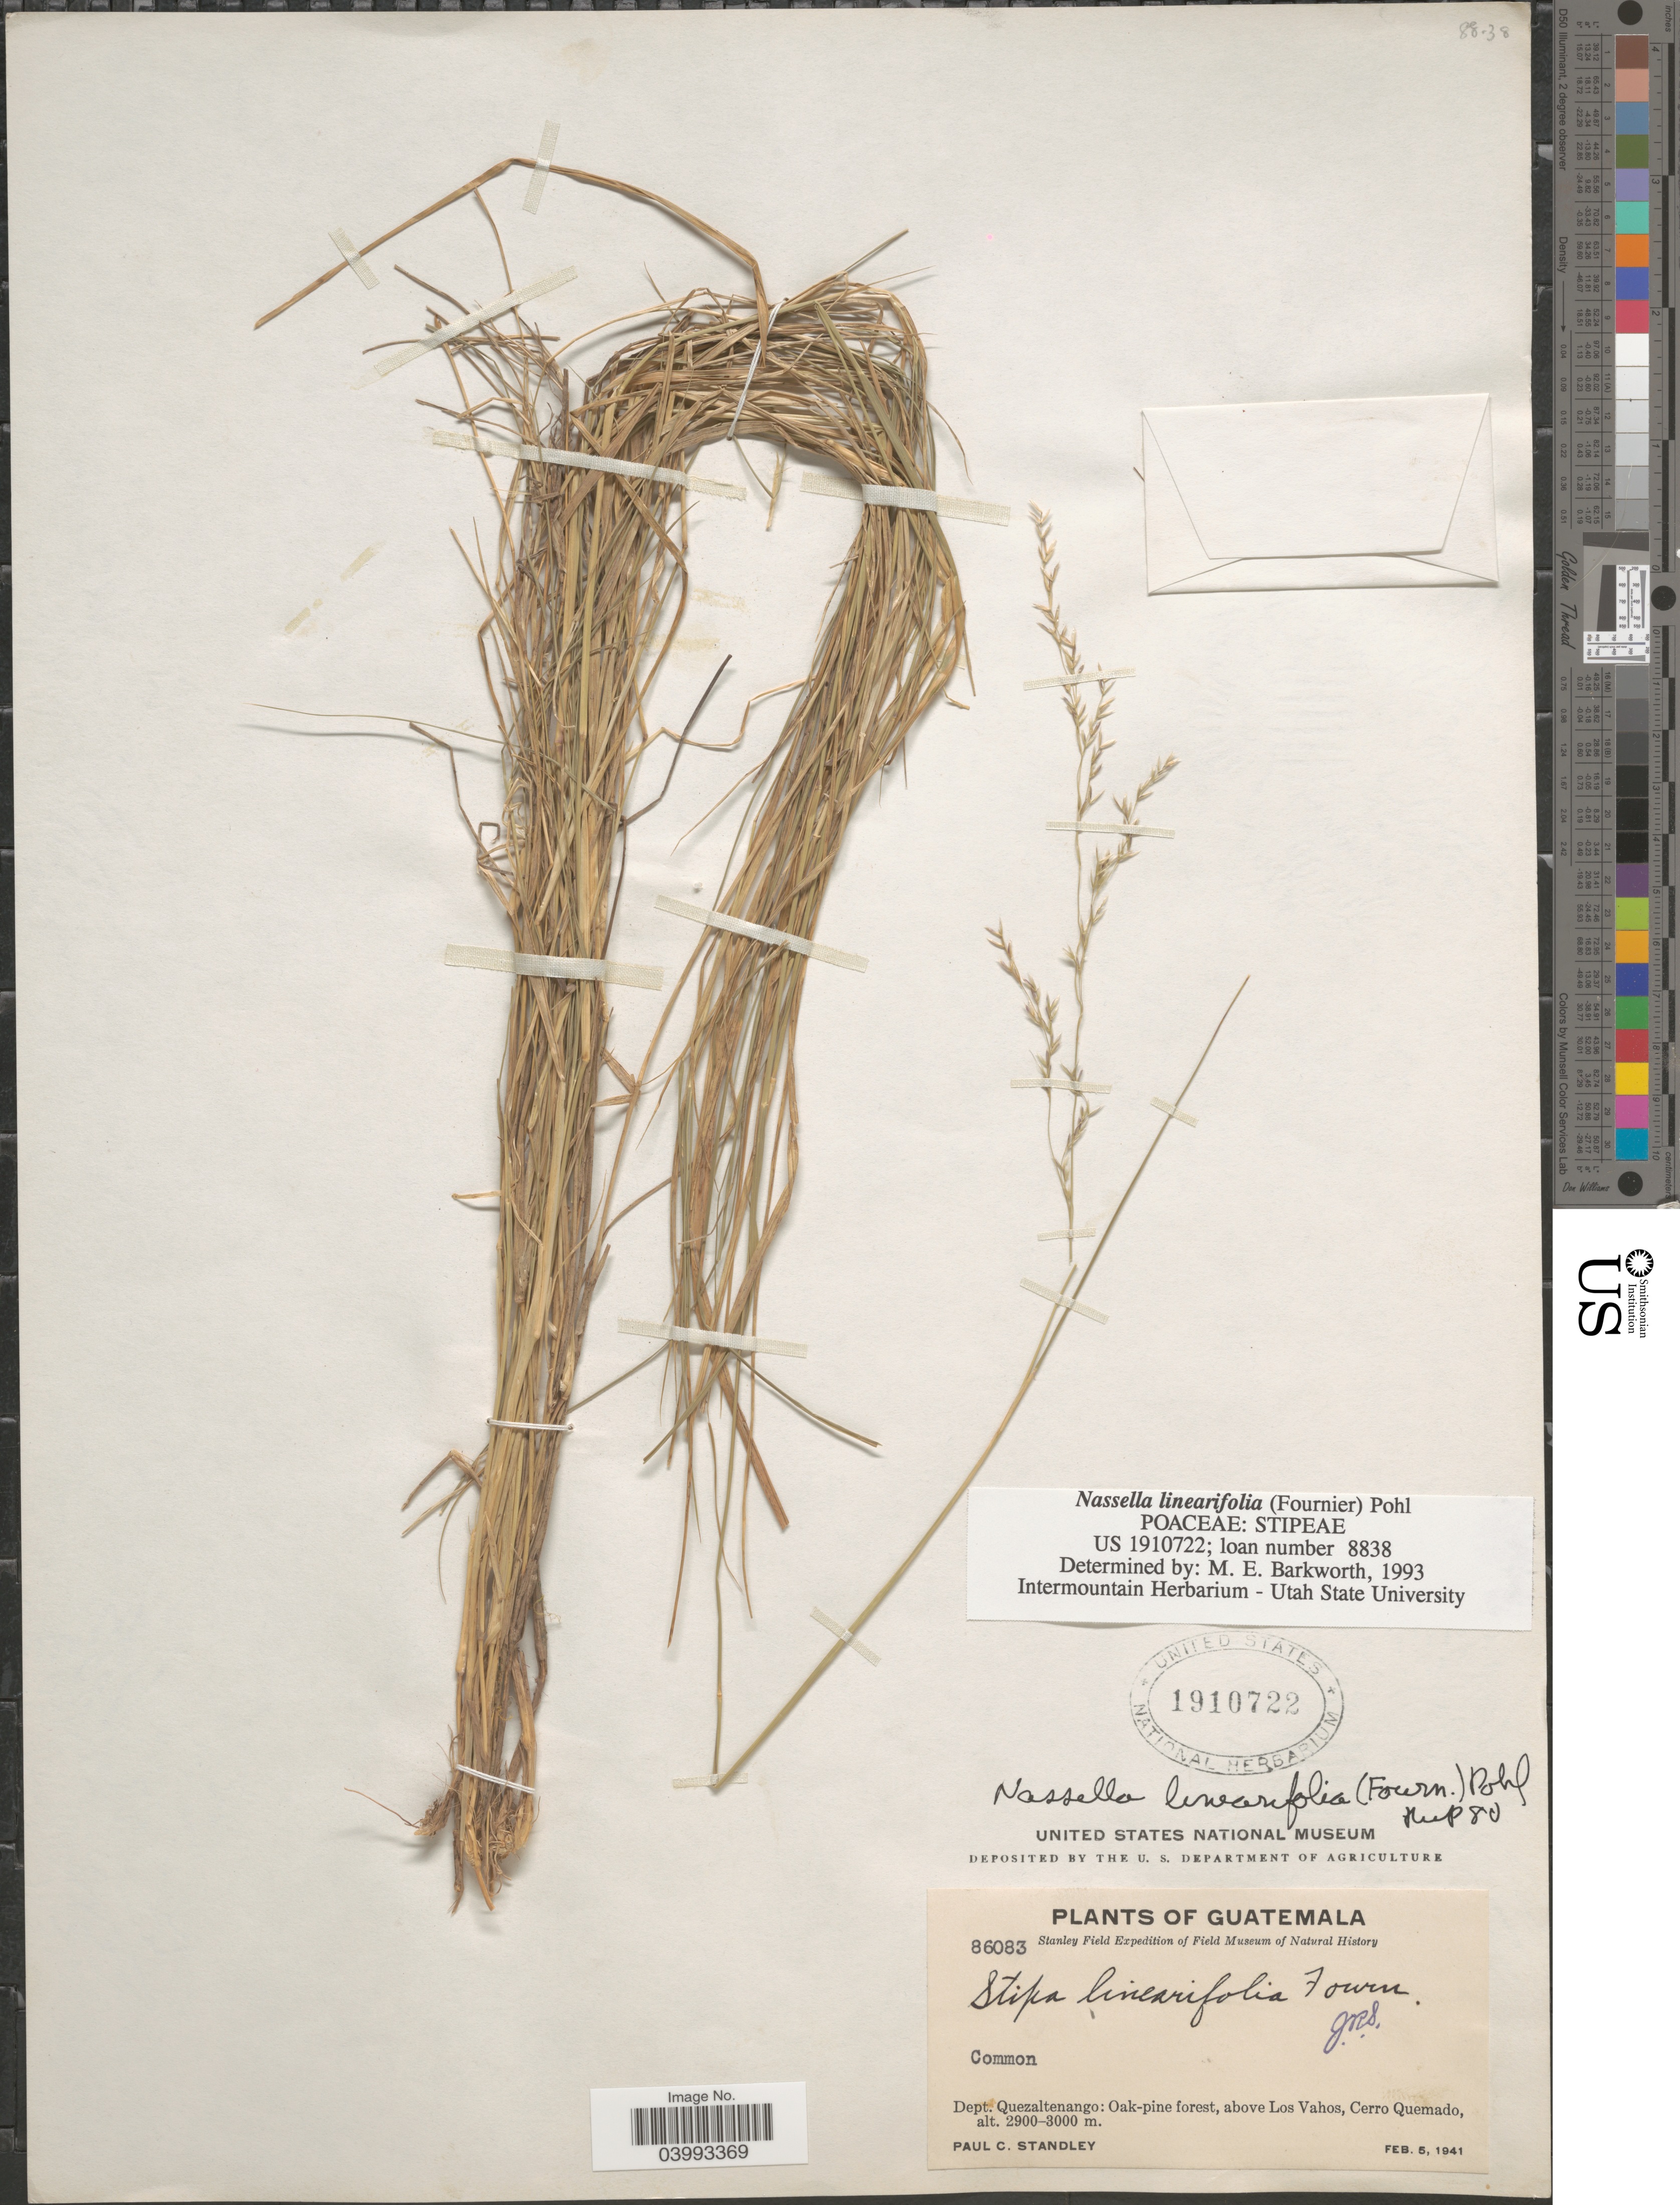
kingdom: Plantae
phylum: Tracheophyta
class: Liliopsida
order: Poales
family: Poaceae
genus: Nassella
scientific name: Nassella linearifolia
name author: (E. Fourn.) R.W. Pohl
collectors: P. C. Standley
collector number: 86083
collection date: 1941-02-05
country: Guatemala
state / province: Quetzaltenango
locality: Dept. Quezaltenango: Oak-pine forest, above Los Vahos, Cerro Quemado.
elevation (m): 2900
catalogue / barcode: US 1910722